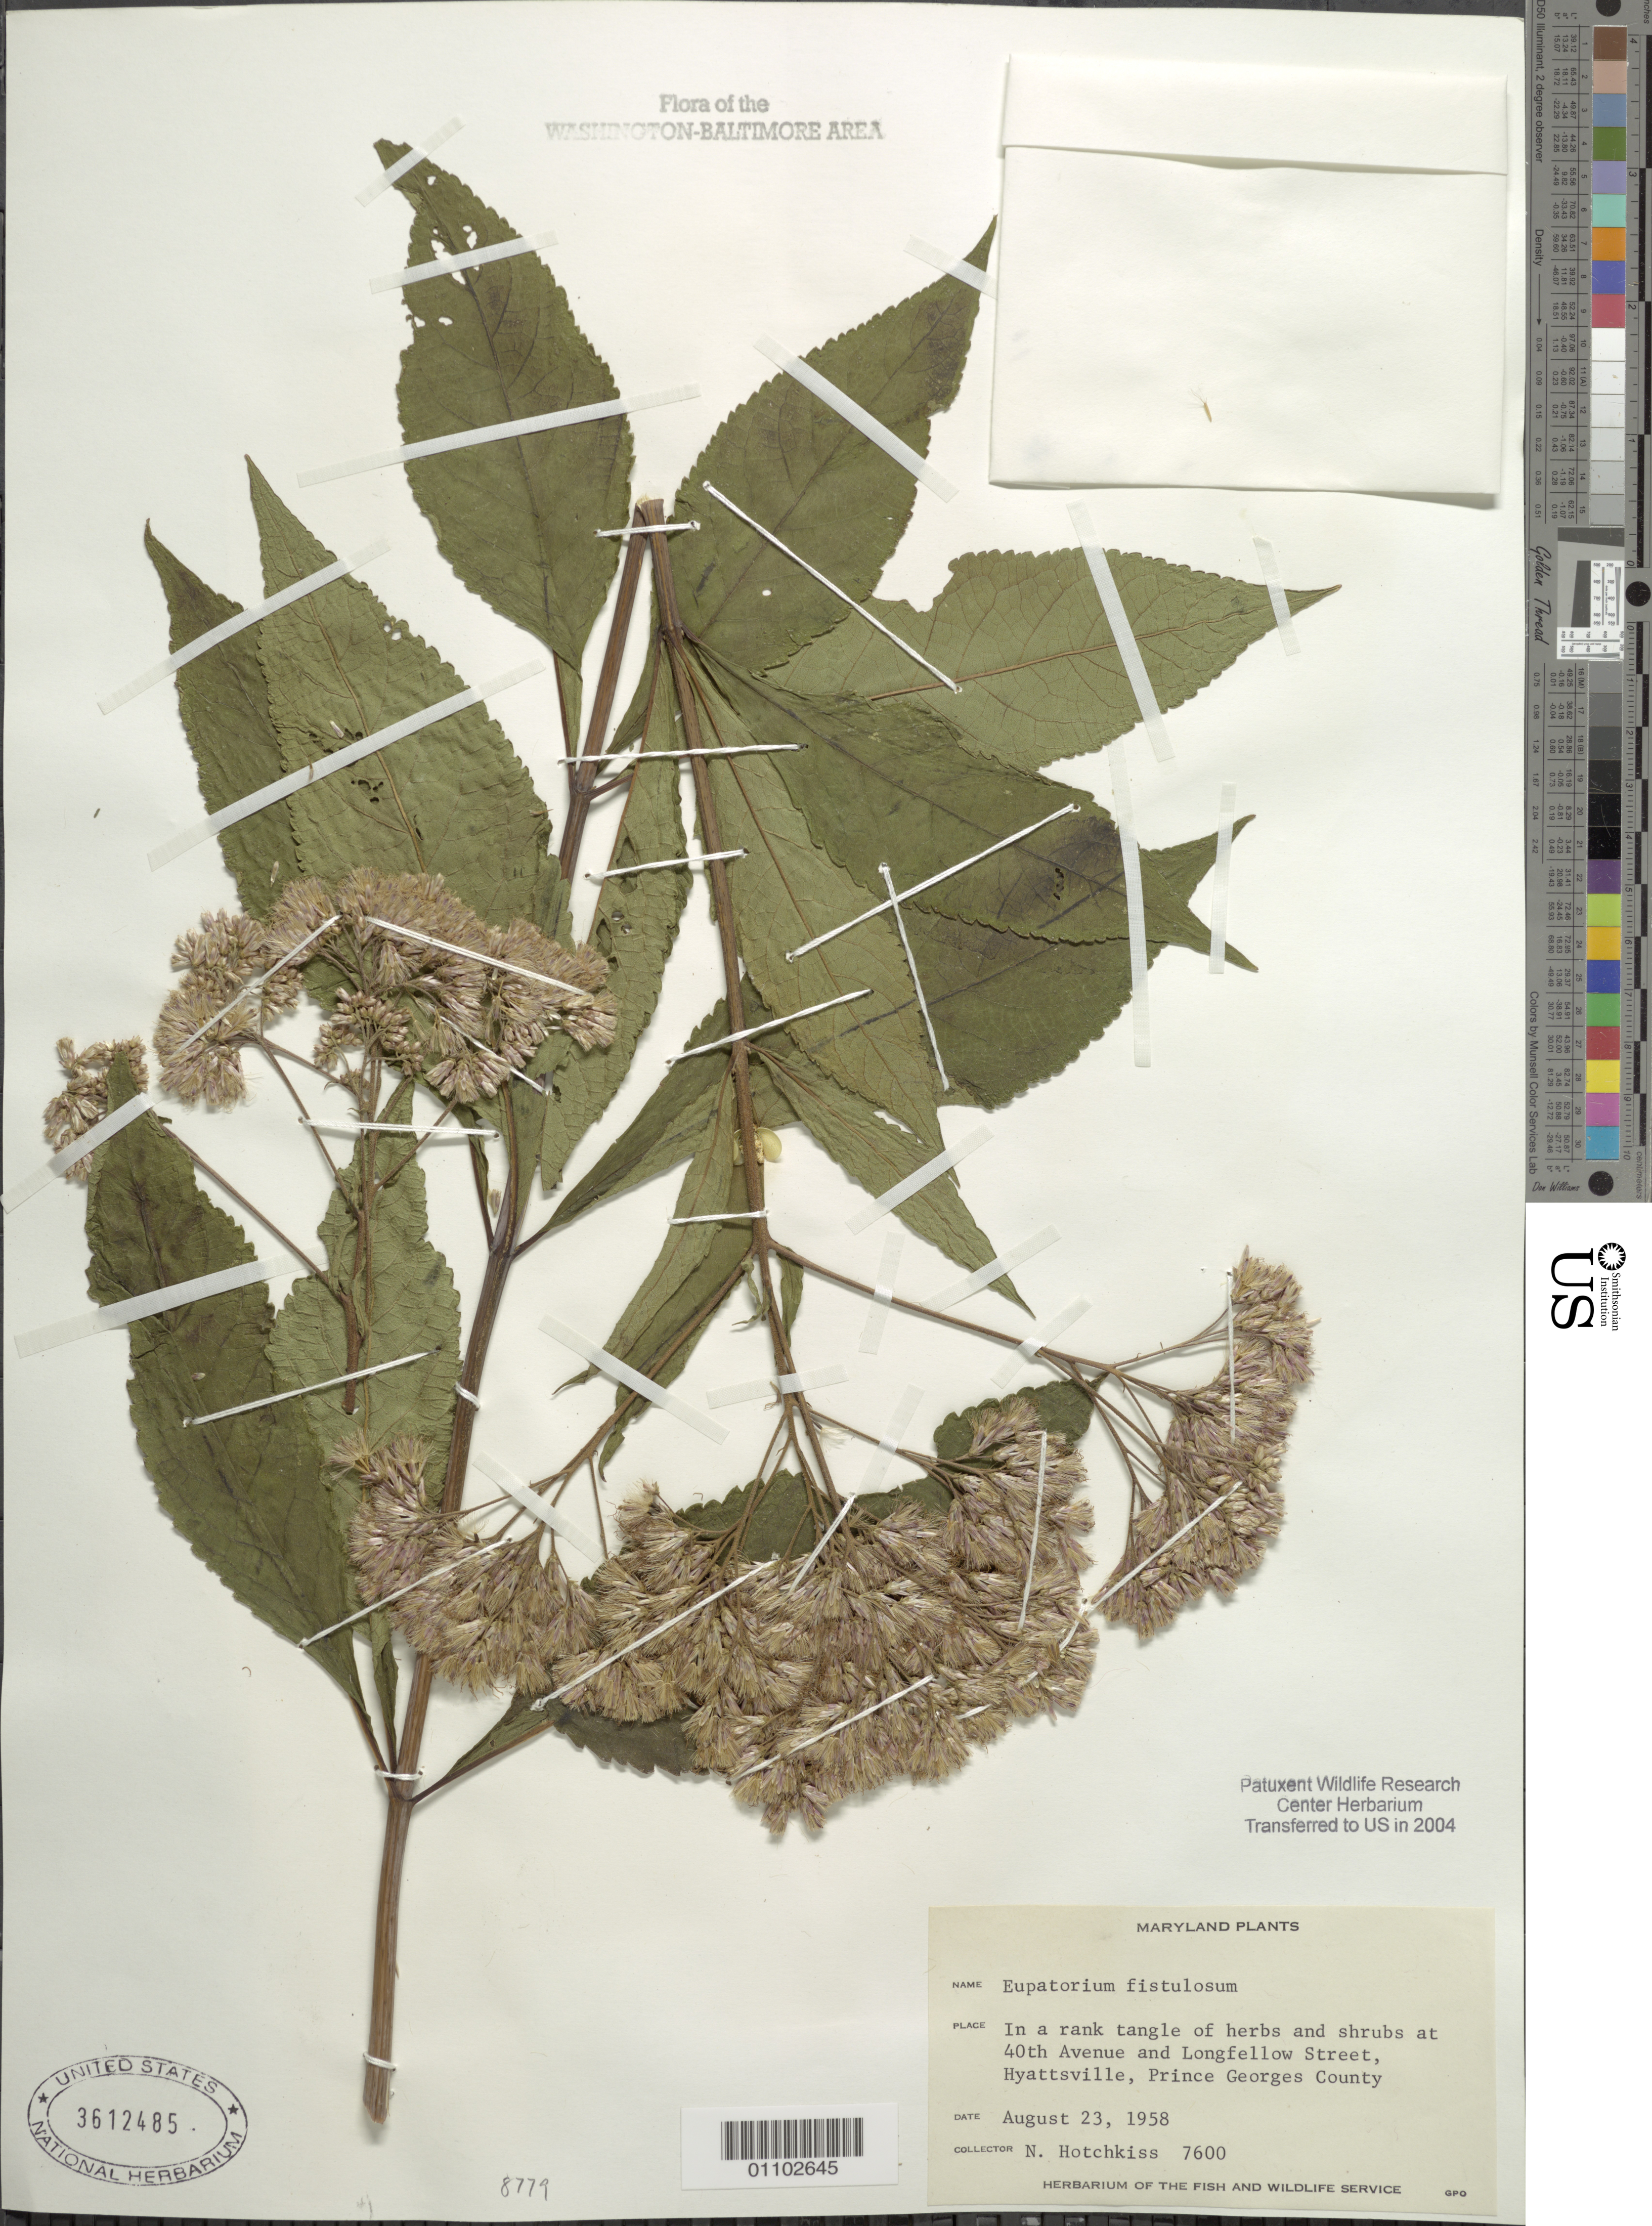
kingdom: Plantae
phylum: Tracheophyta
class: Magnoliopsida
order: Asterales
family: Asteraceae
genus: Eupatorium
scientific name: Eupatorium fistulosum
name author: Barratt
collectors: N. Hotchkiss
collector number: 7600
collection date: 1958-08-23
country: United States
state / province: Maryland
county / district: Prince George's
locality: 40th Avenue and Longfellow Street, Hyattsville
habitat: In a rank tangle of herbs and shrubs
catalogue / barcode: US 3612485